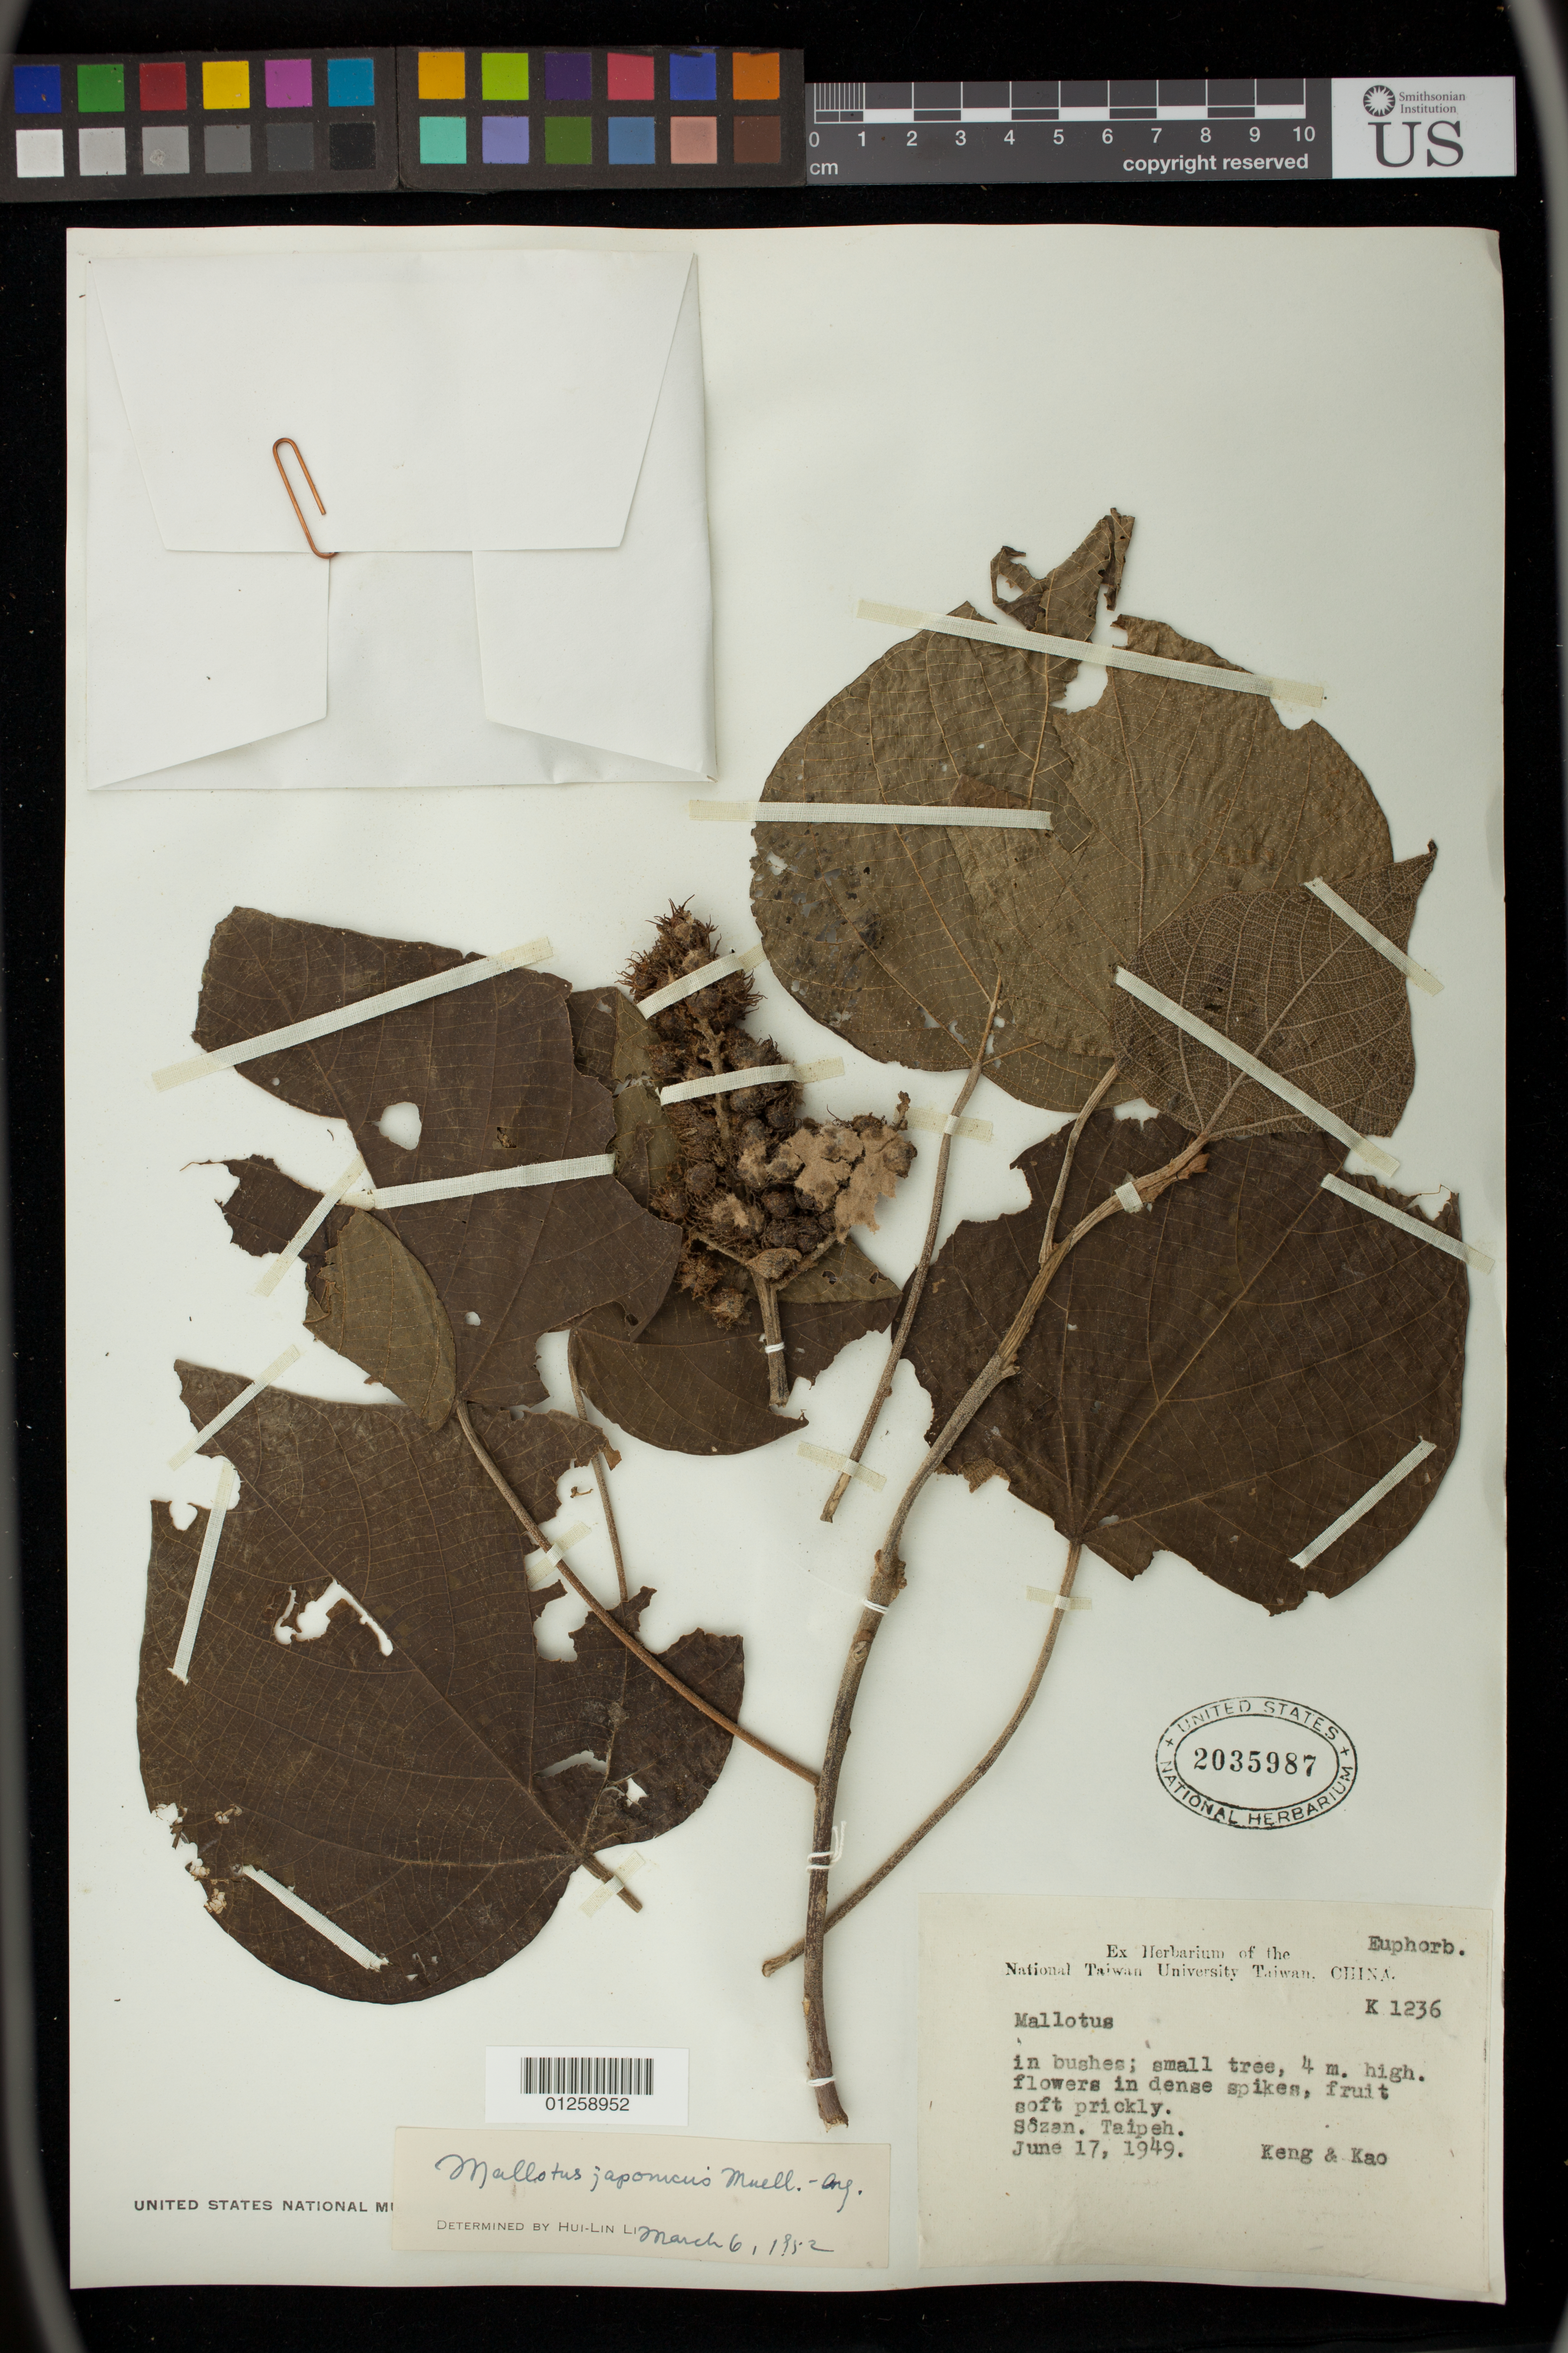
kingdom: Plantae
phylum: Tracheophyta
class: Magnoliopsida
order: Malpighiales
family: Euphorbiaceae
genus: Mallotus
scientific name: Mallotus japonicus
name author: (Spreng.) Müll. Arg.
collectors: -- Keng & -. Kao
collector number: K 1236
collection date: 1949-06-17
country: Taiwan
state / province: Taipei City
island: Taiwan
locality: Sozan, Taipei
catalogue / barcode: US 2035987